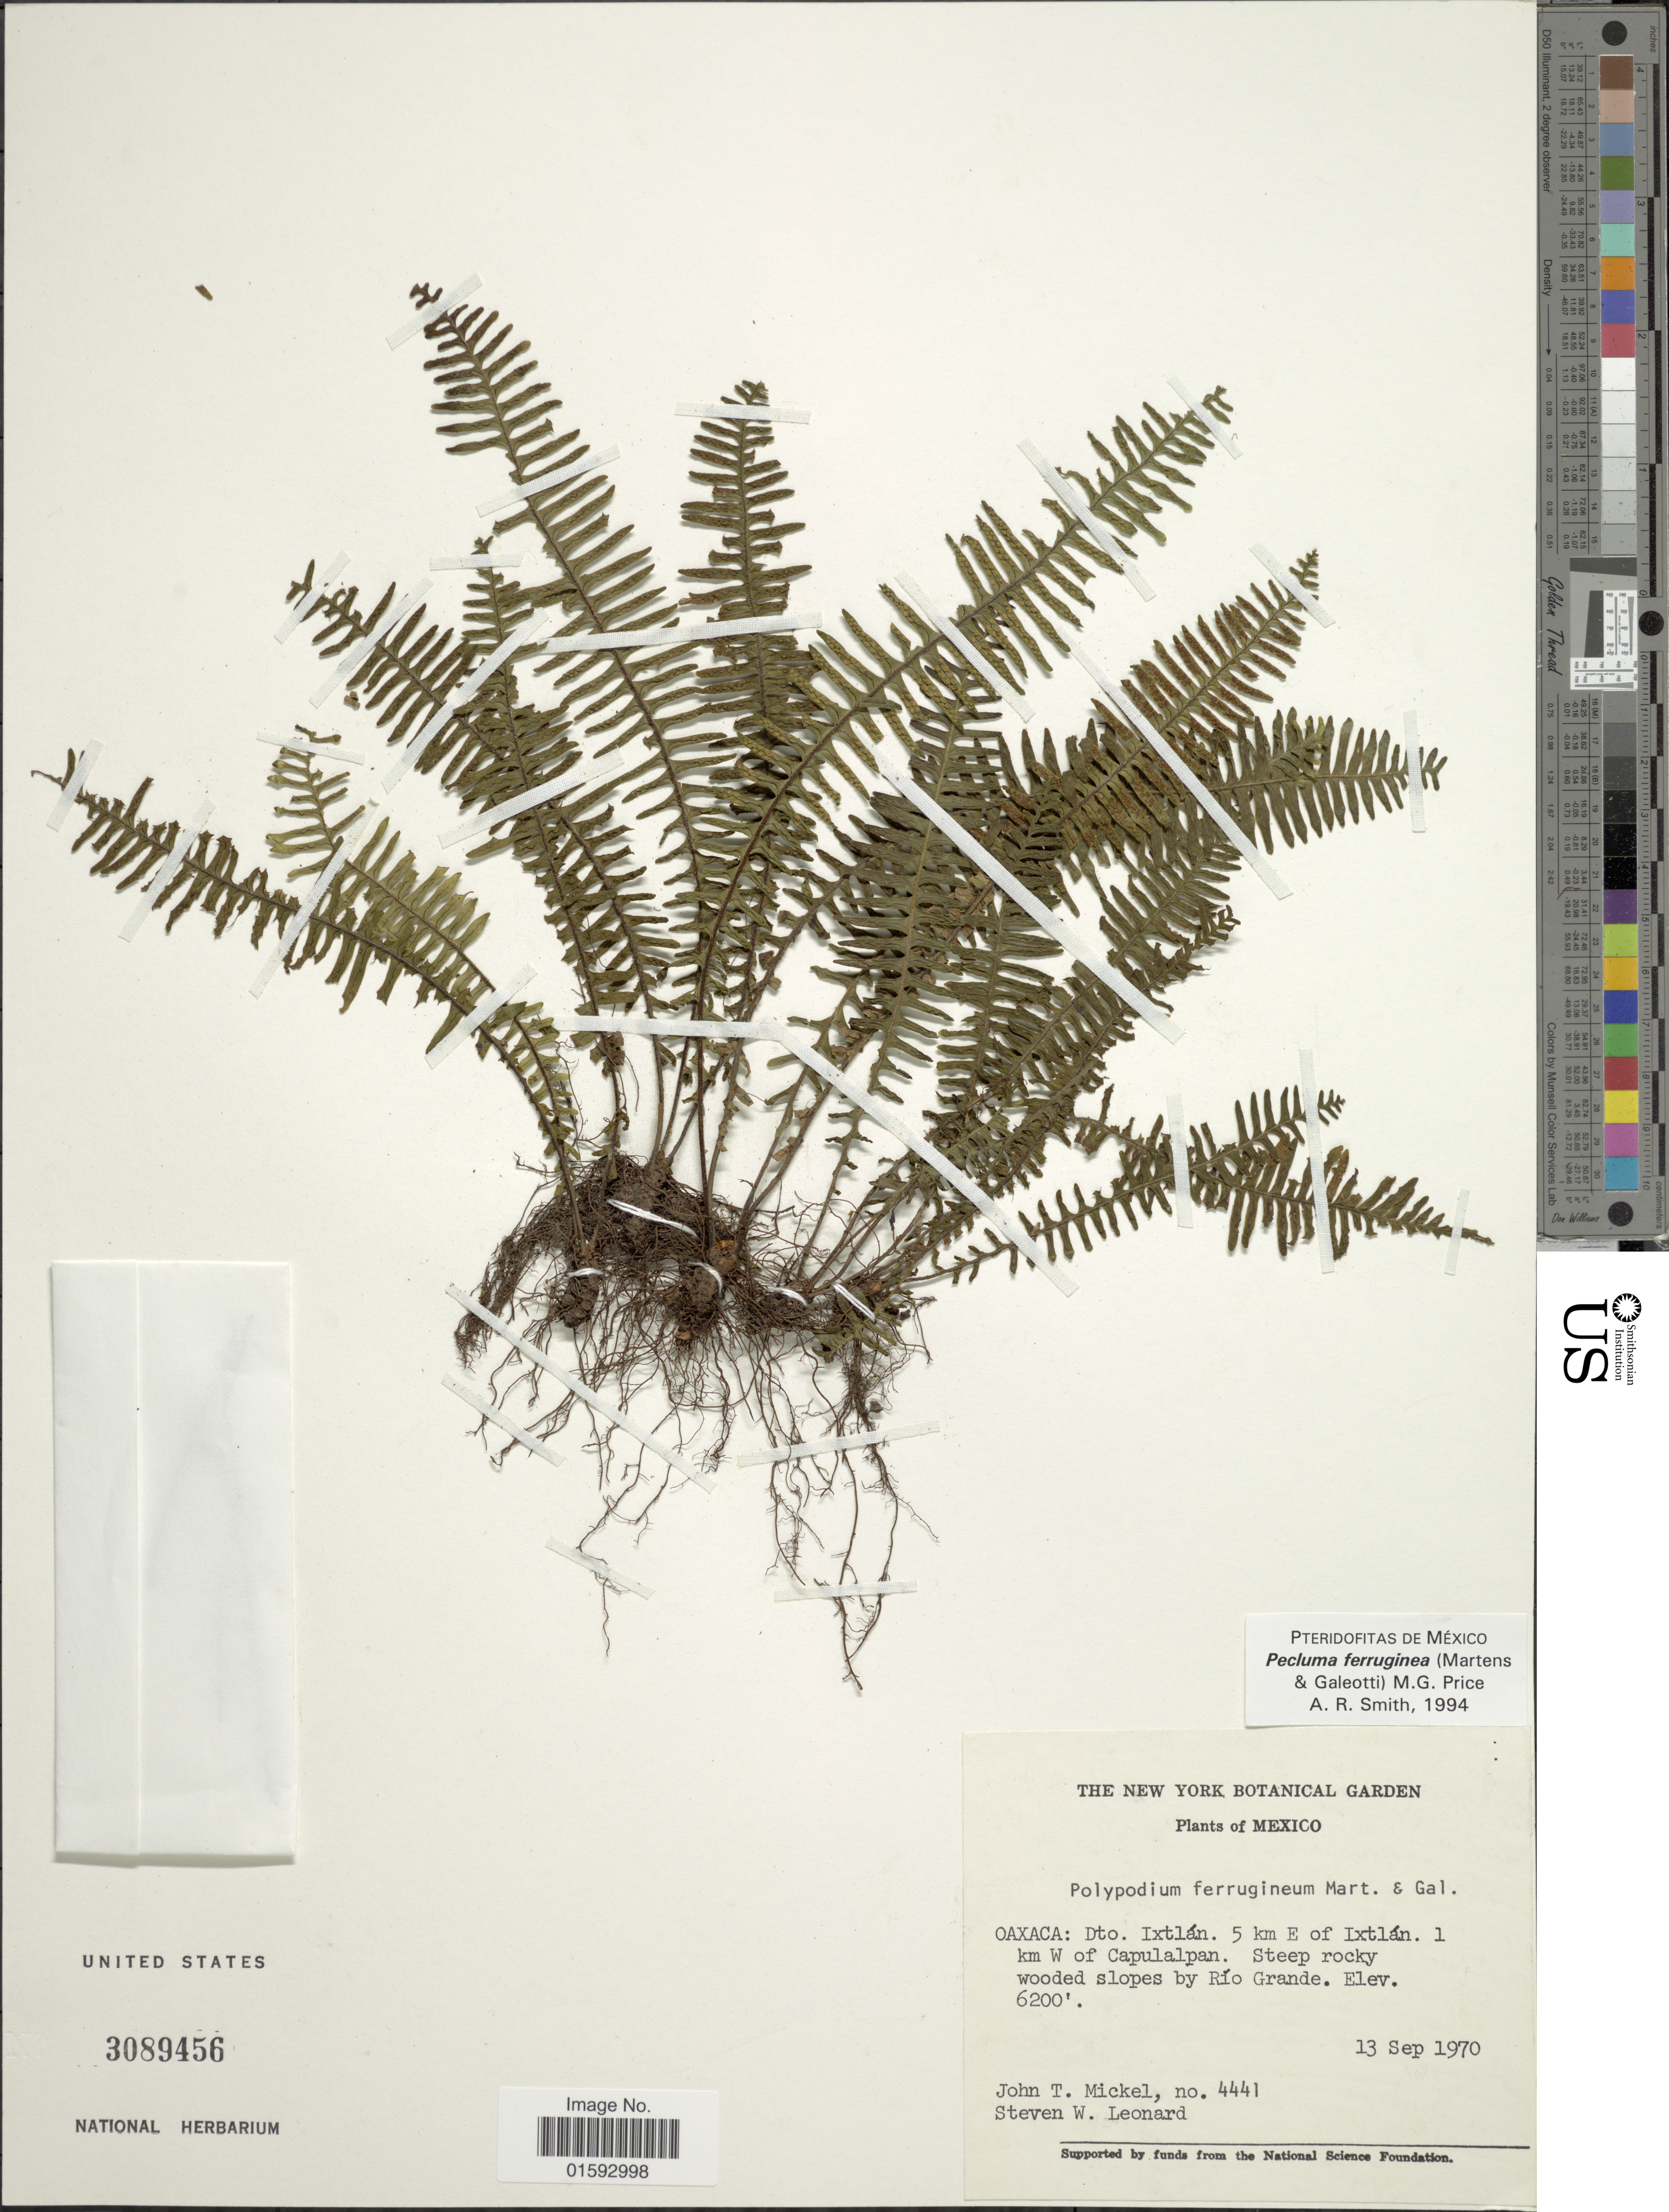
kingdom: Plantae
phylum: Tracheophyta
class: Polypodiopsida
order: Polypodiales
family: Polypodiaceae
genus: Pecluma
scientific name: Pecluma ferruginea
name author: (M. Martens & Galeotti) Price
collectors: J. T. Mickel & S. W. Leonard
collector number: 4441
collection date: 1970-09-13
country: Mexico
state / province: Oaxaca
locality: Dto. Ixtlan. 5 km E of Ixtlan. 1 km W of Capulalpan. Steep rocky wooded slopes by Rio Grande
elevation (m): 1890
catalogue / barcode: US 3089456